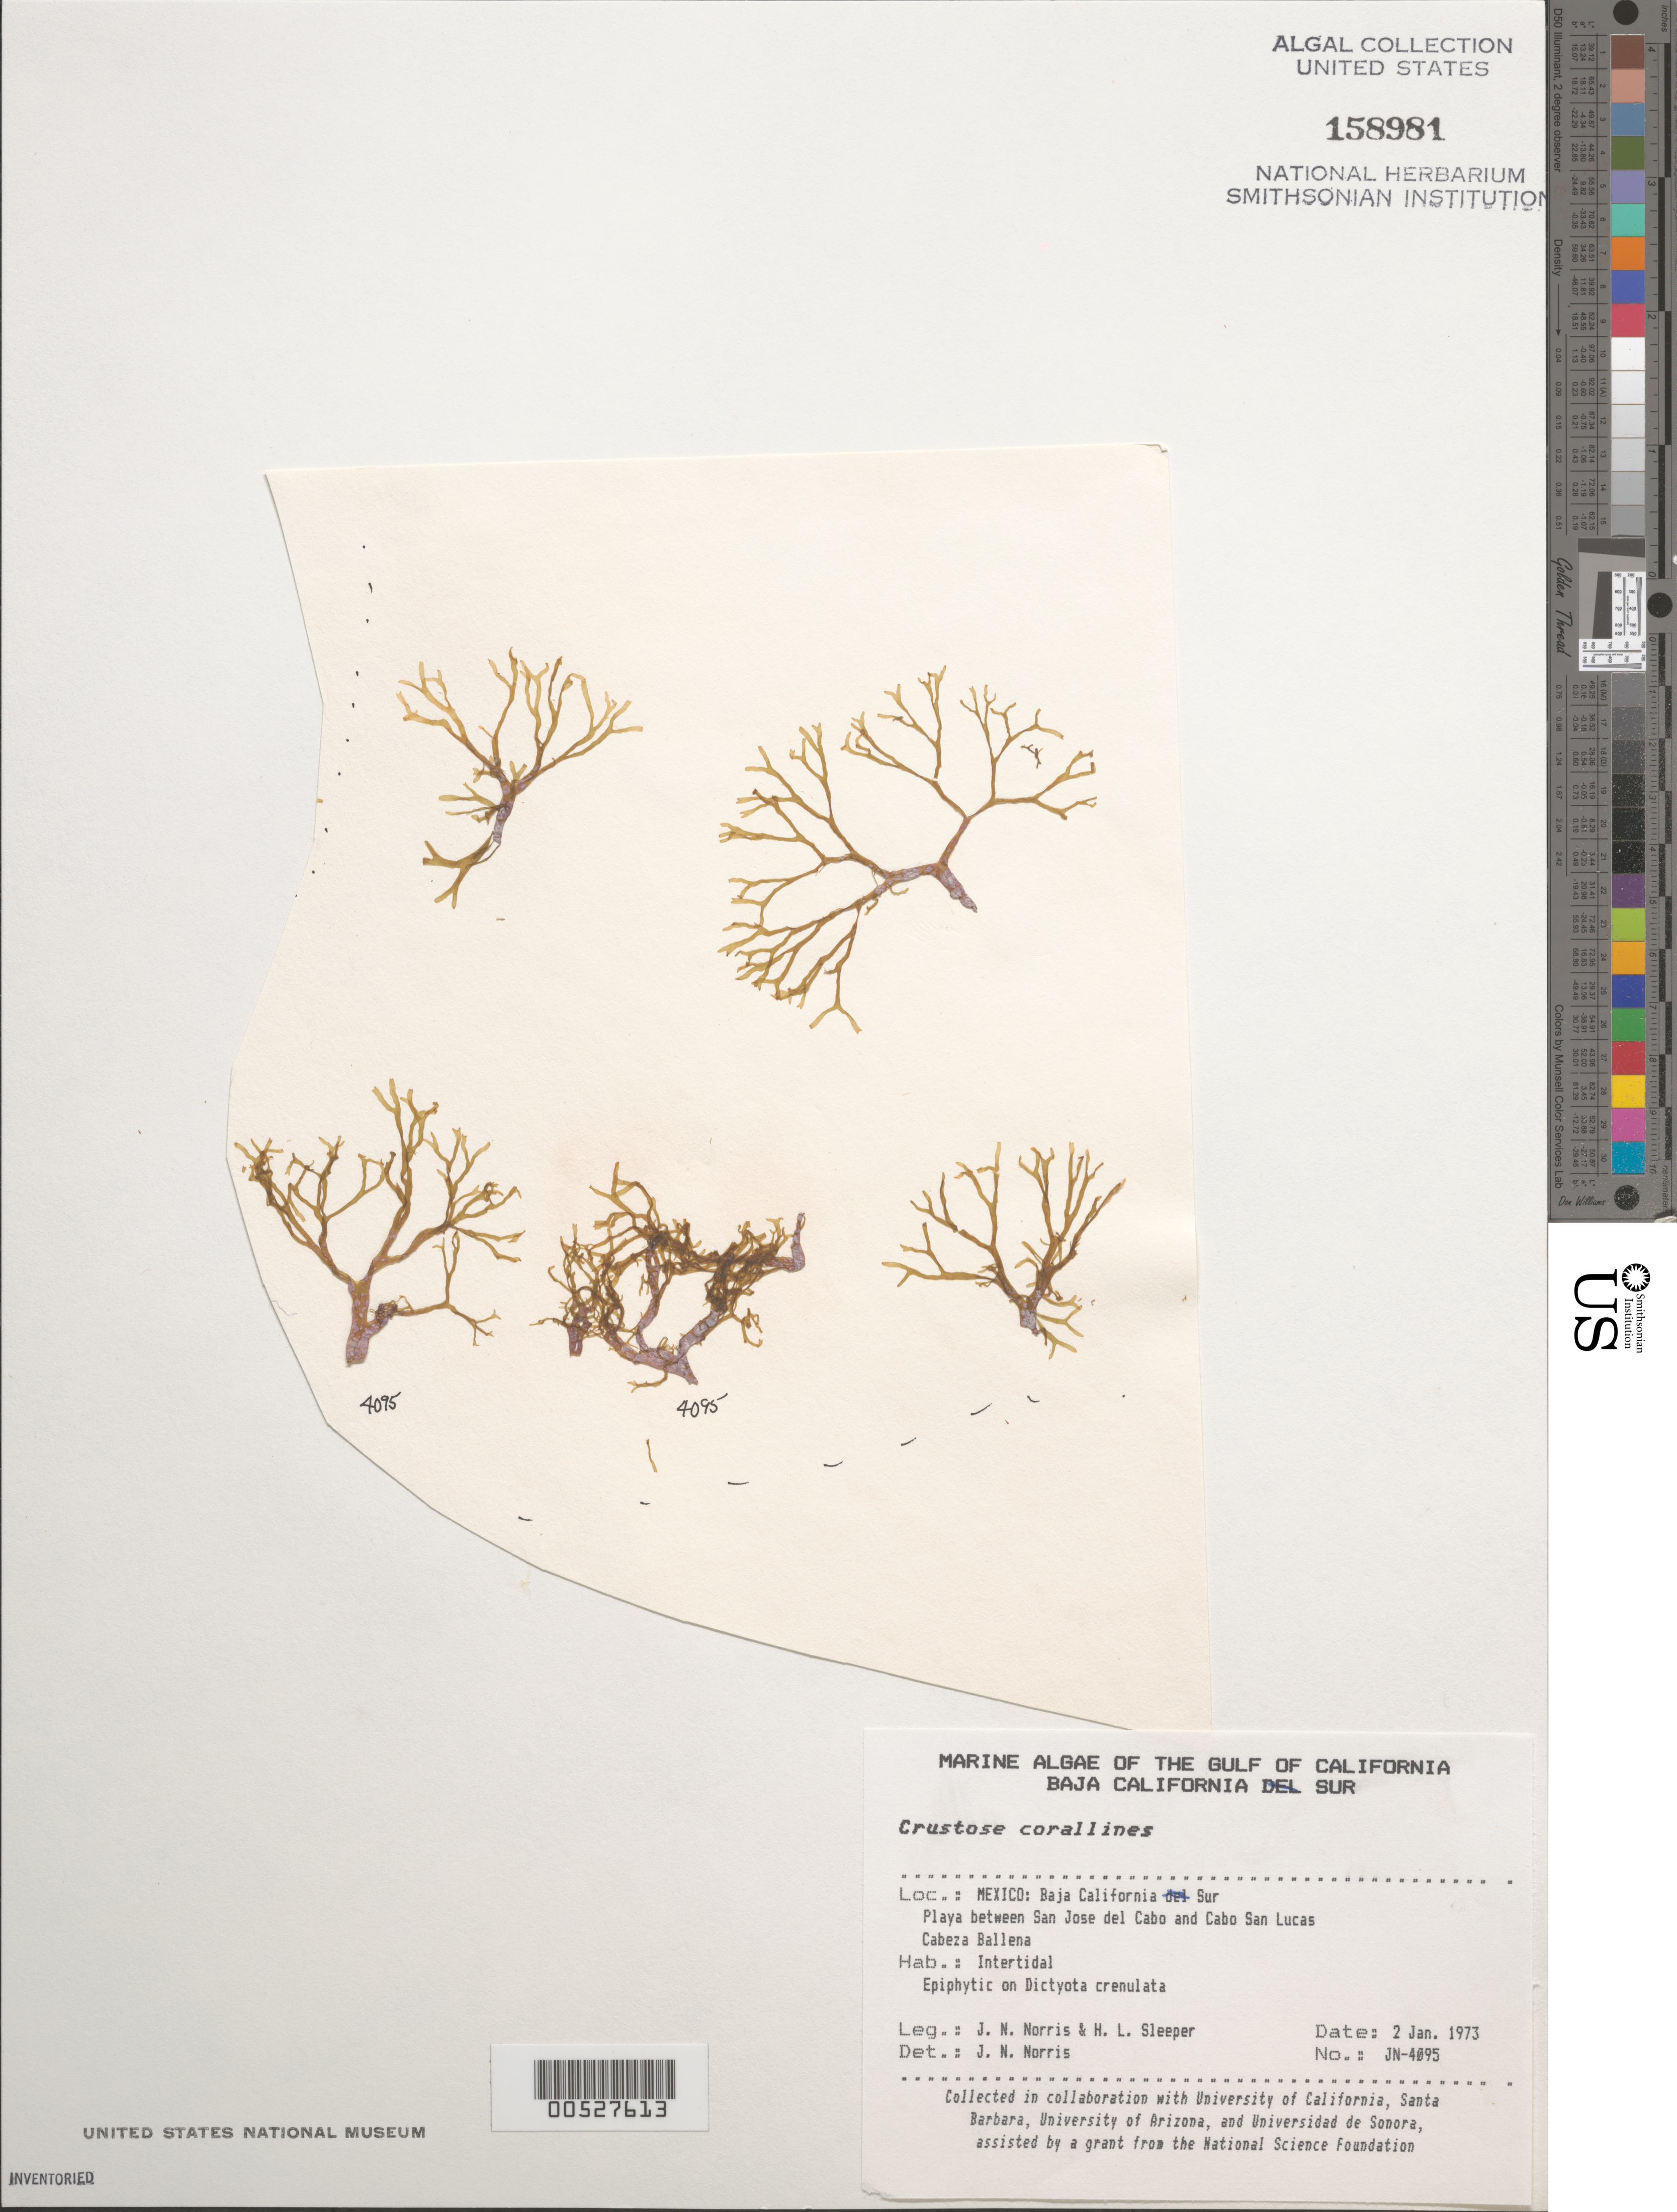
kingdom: Plantae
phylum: Rhodophyta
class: Florideophyceae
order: Corallinales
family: Corallinaceae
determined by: Norris, James N.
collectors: J. N. Norris & H. Sleeper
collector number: JN-4095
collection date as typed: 02 Jan 1973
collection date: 1973-01-02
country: Mexico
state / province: Baja California Sur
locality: Cabeza Ballena, between San Jose del Cabo and Cabo San Lucas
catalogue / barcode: US 158981